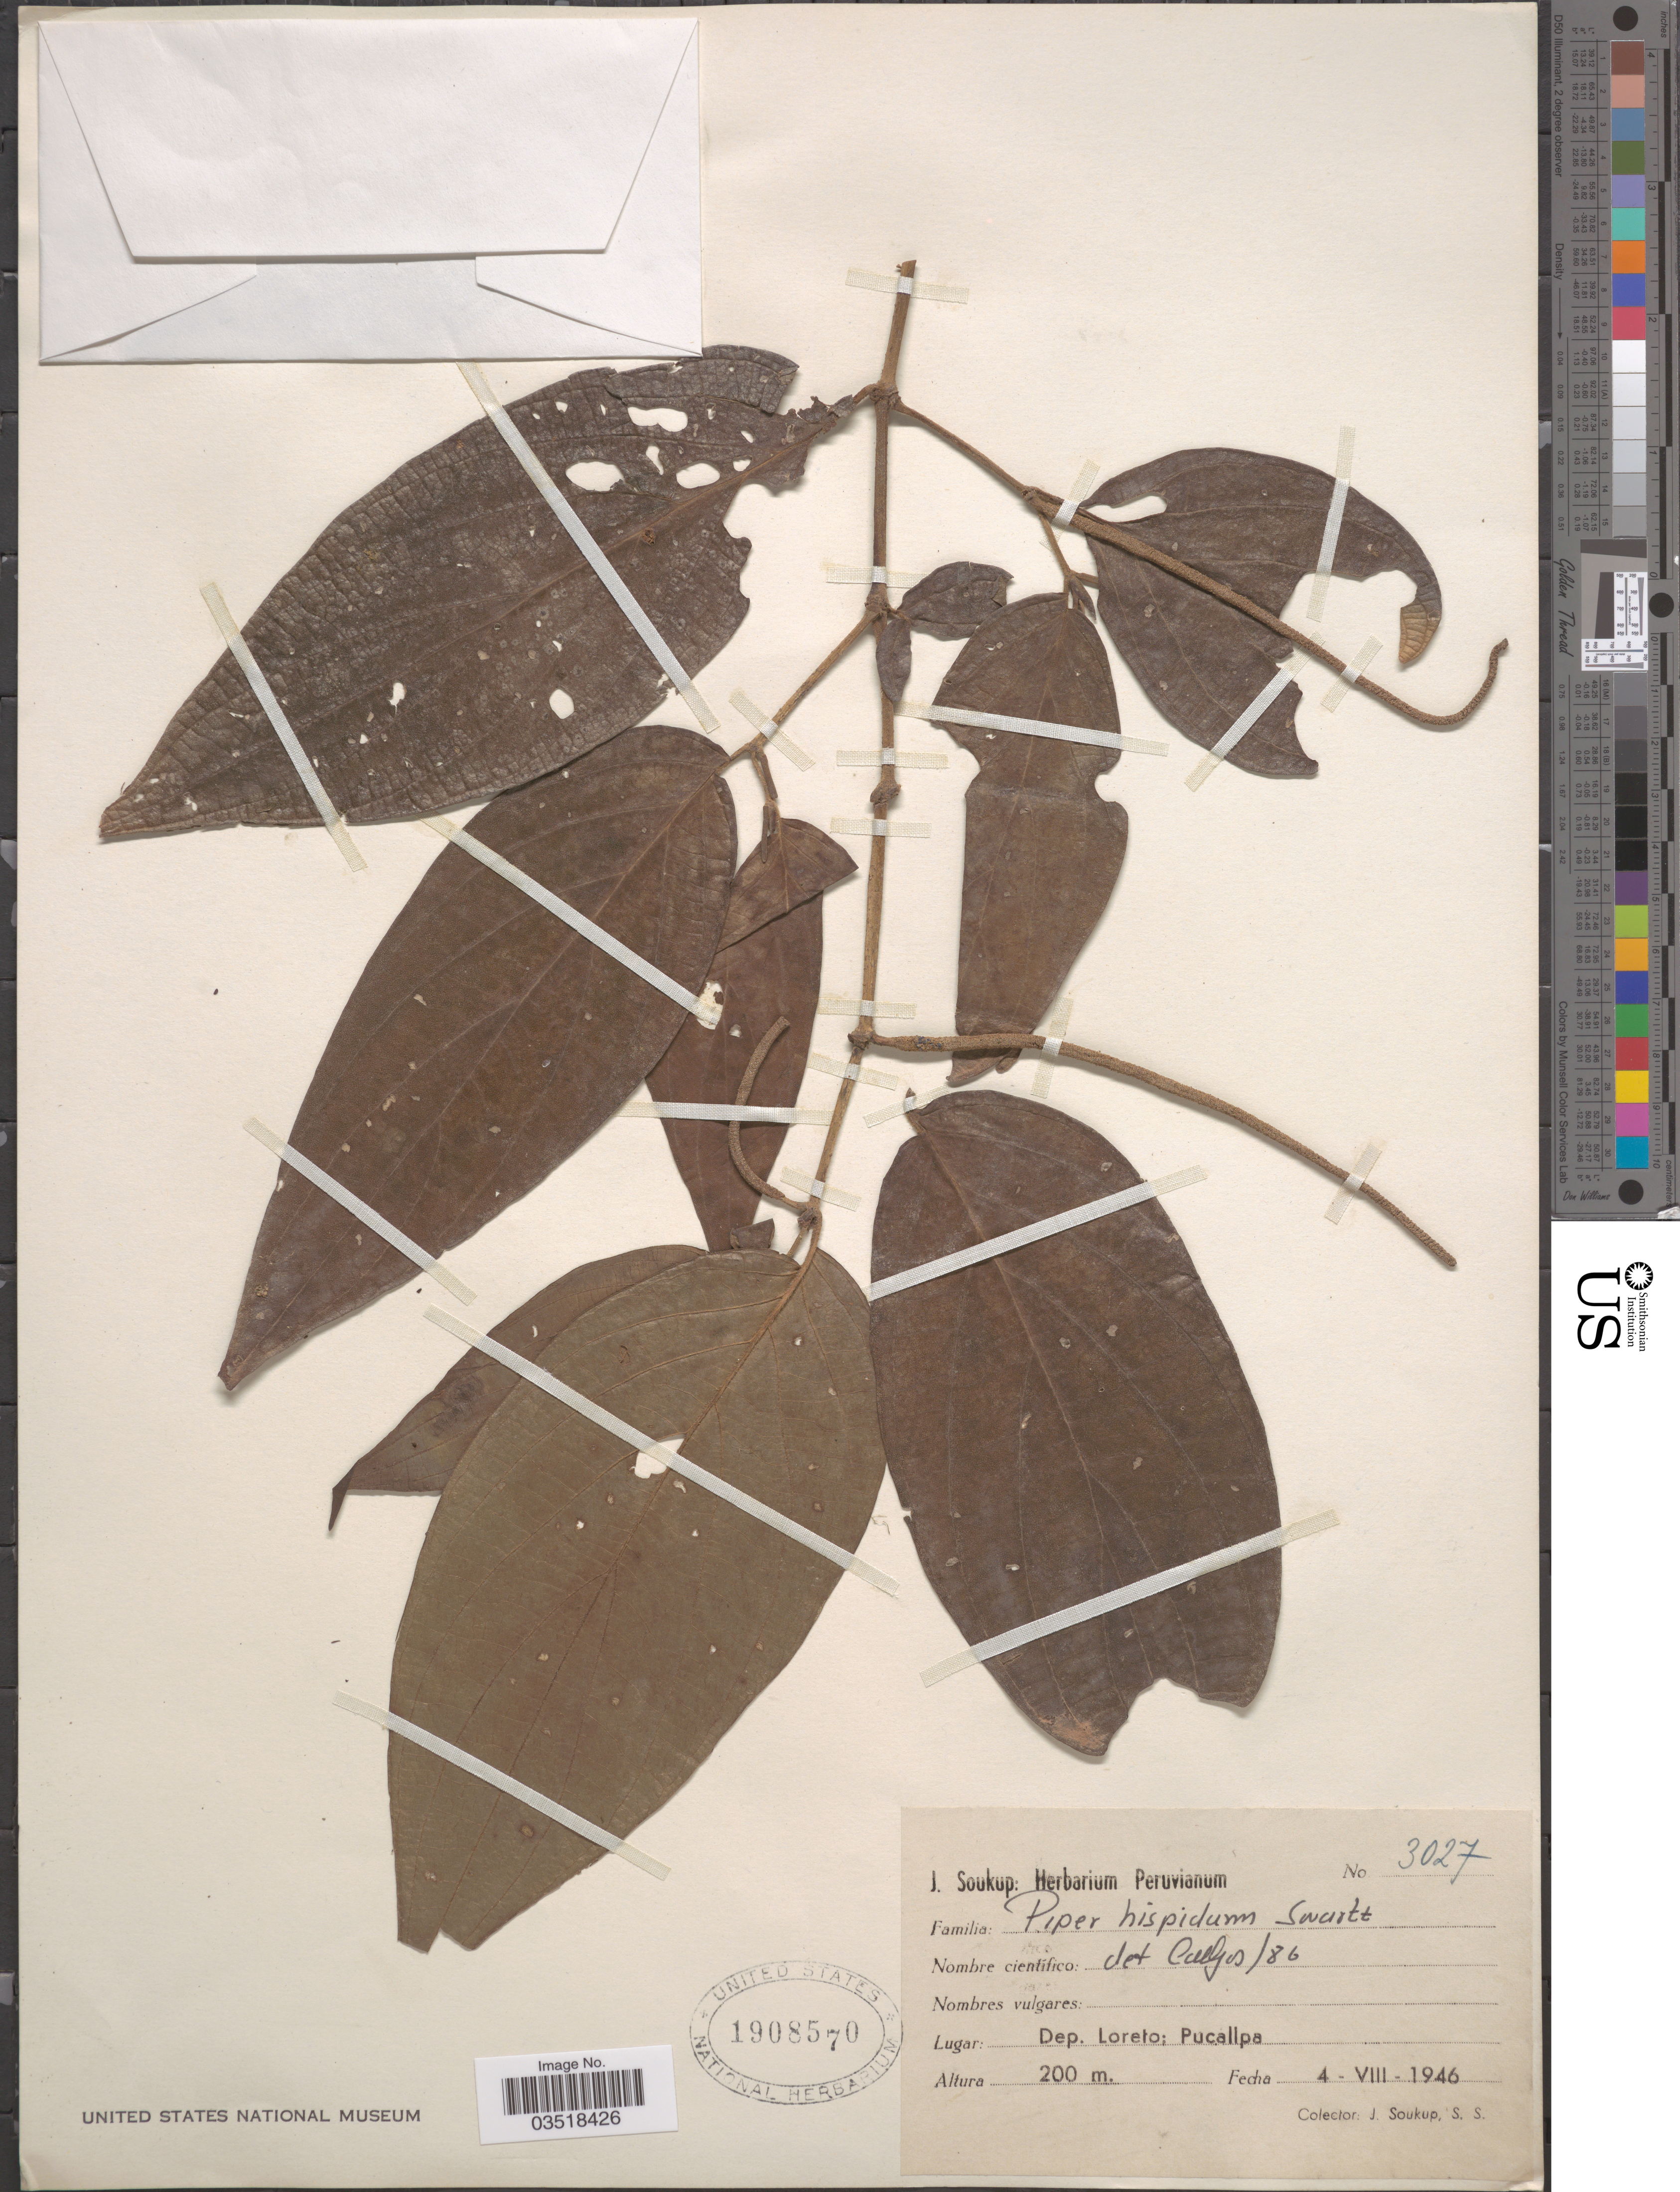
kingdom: Plantae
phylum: Tracheophyta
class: Magnoliopsida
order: Piperales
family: Piperaceae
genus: Piper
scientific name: Piper hispidum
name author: Sw.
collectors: J. Soukup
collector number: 3027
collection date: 1946-08-04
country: Peru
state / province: Loreto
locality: Dep. Loreto: Pucallpa.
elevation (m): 200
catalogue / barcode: US 1908570